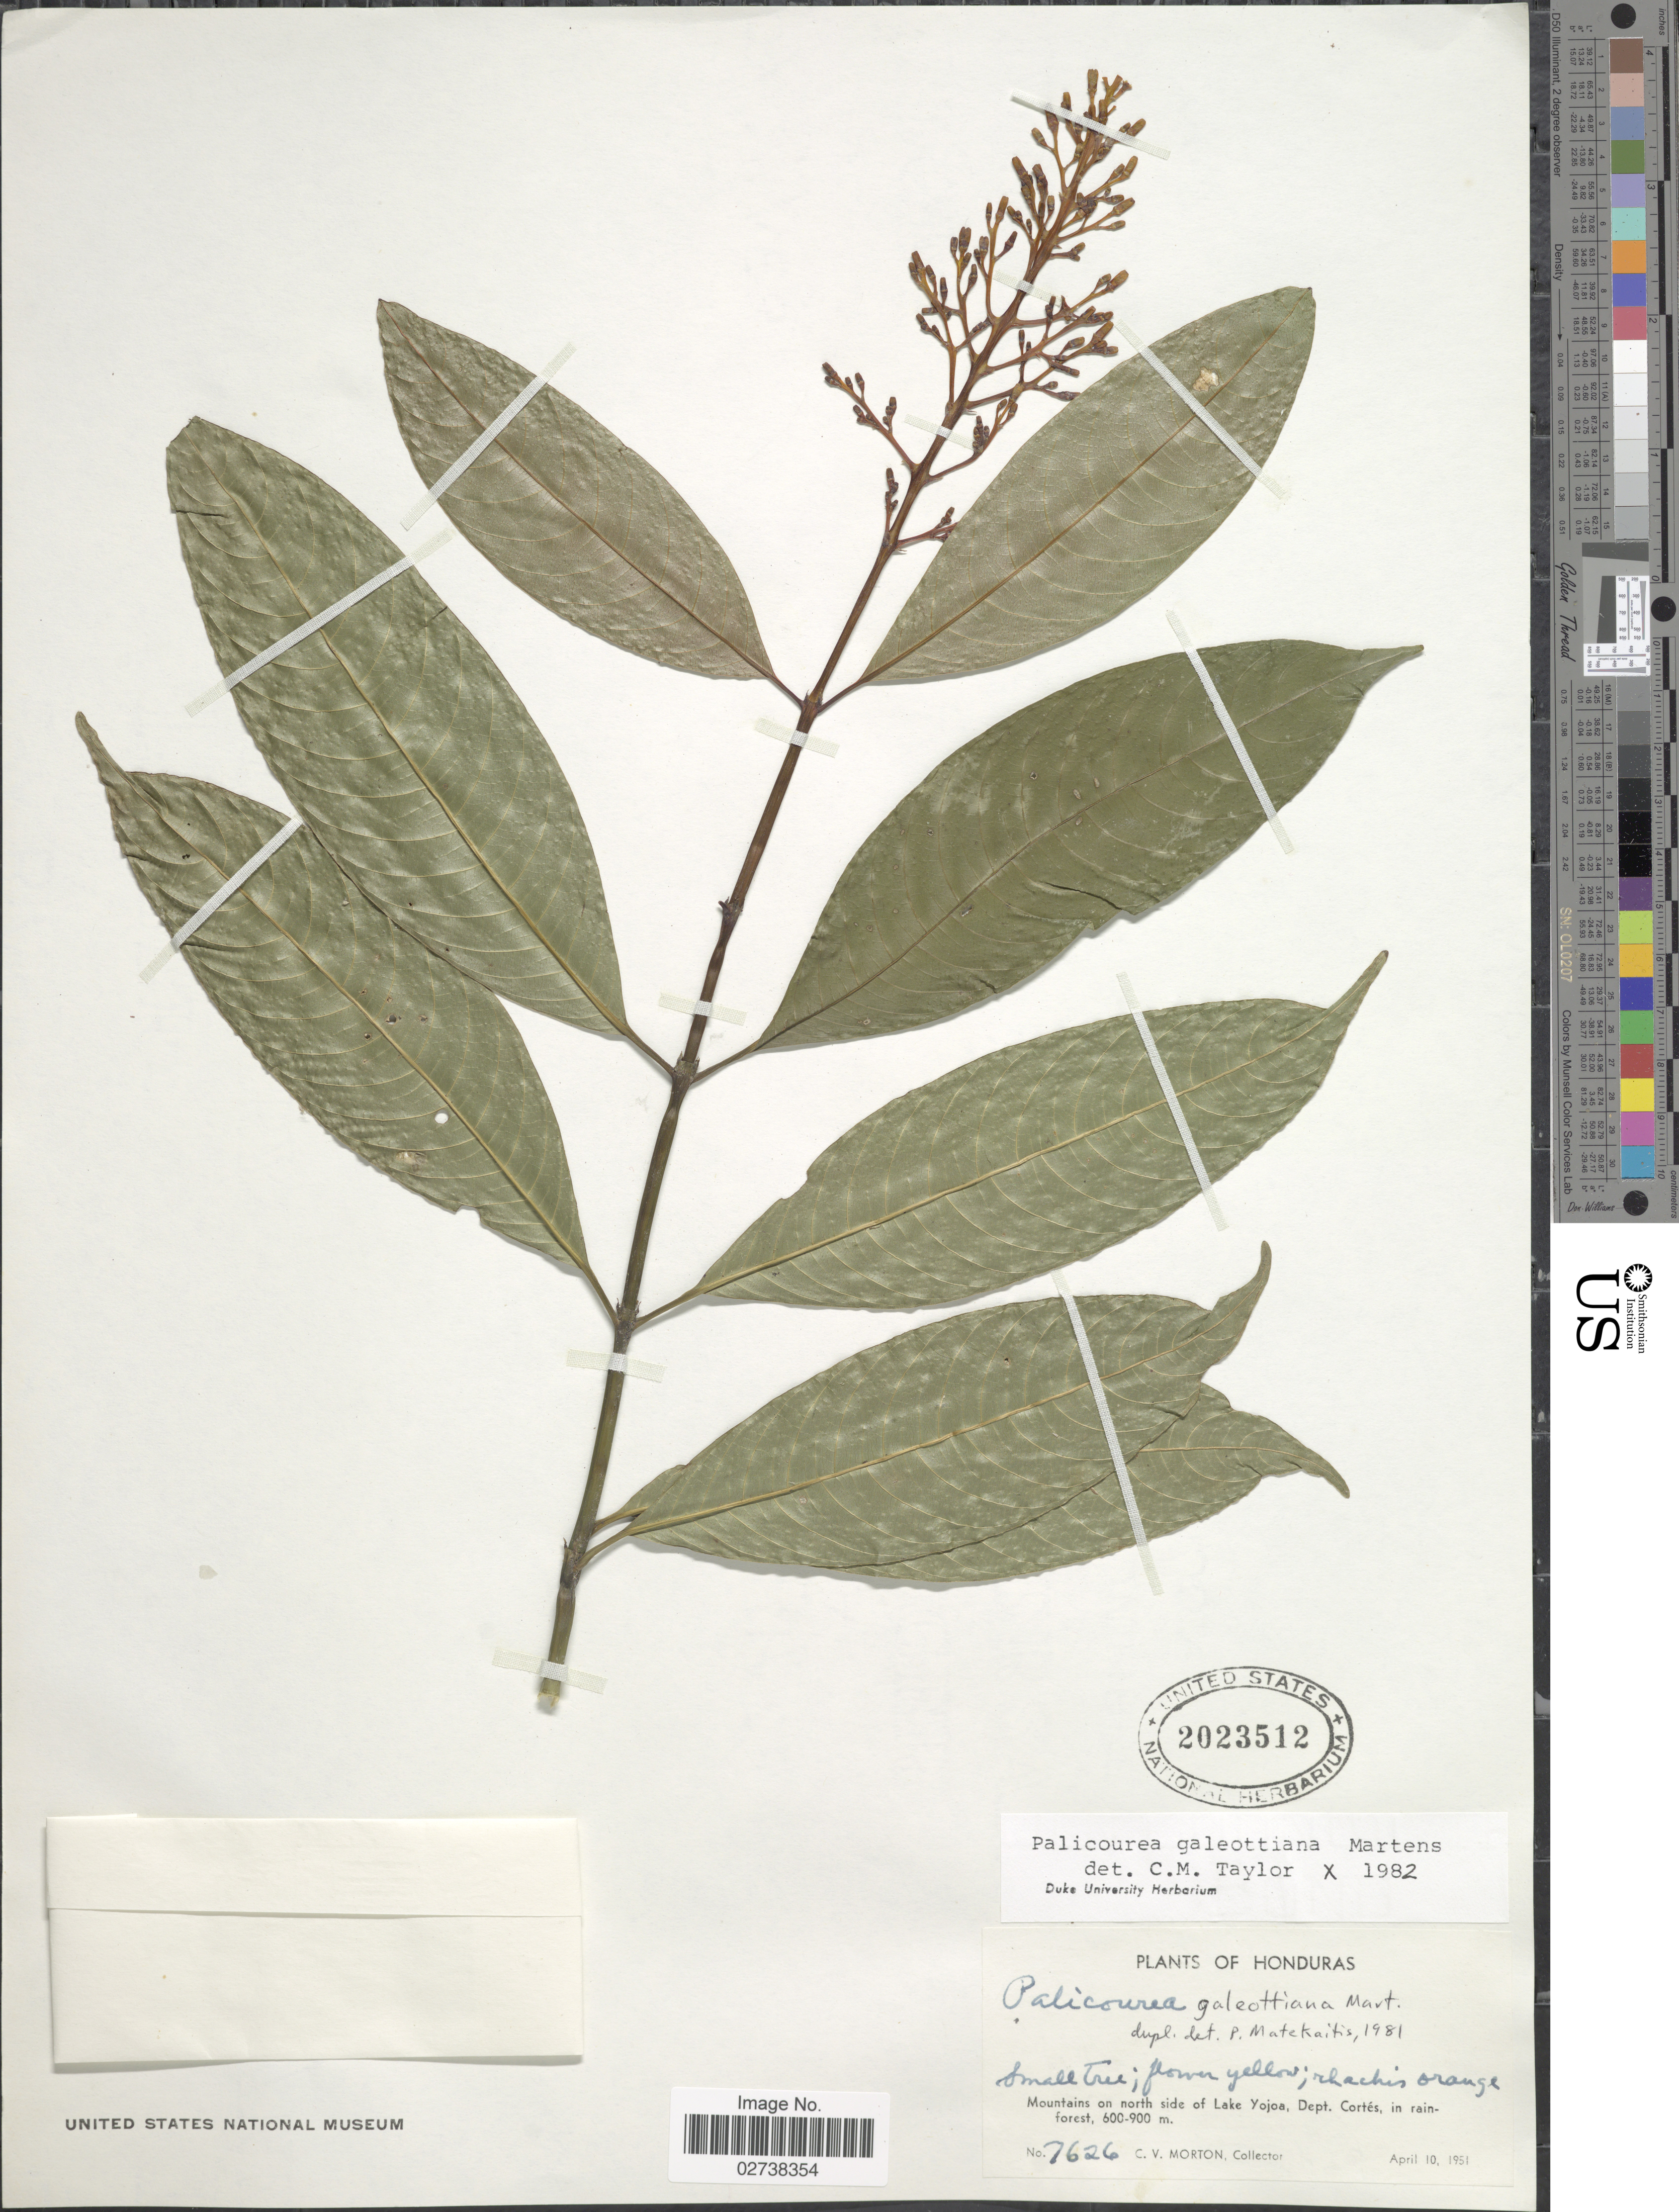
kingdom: Plantae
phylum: Tracheophyta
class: Magnoliopsida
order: Gentianales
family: Rubiaceae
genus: Palicourea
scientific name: Palicourea galeottiana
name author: M. Martens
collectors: C. V. Morton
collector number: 7626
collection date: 1951-04-10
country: Honduras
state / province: Cortés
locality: Mountains on north side of Lake Yojoa, Dept. Cortes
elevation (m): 600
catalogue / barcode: US 2023512